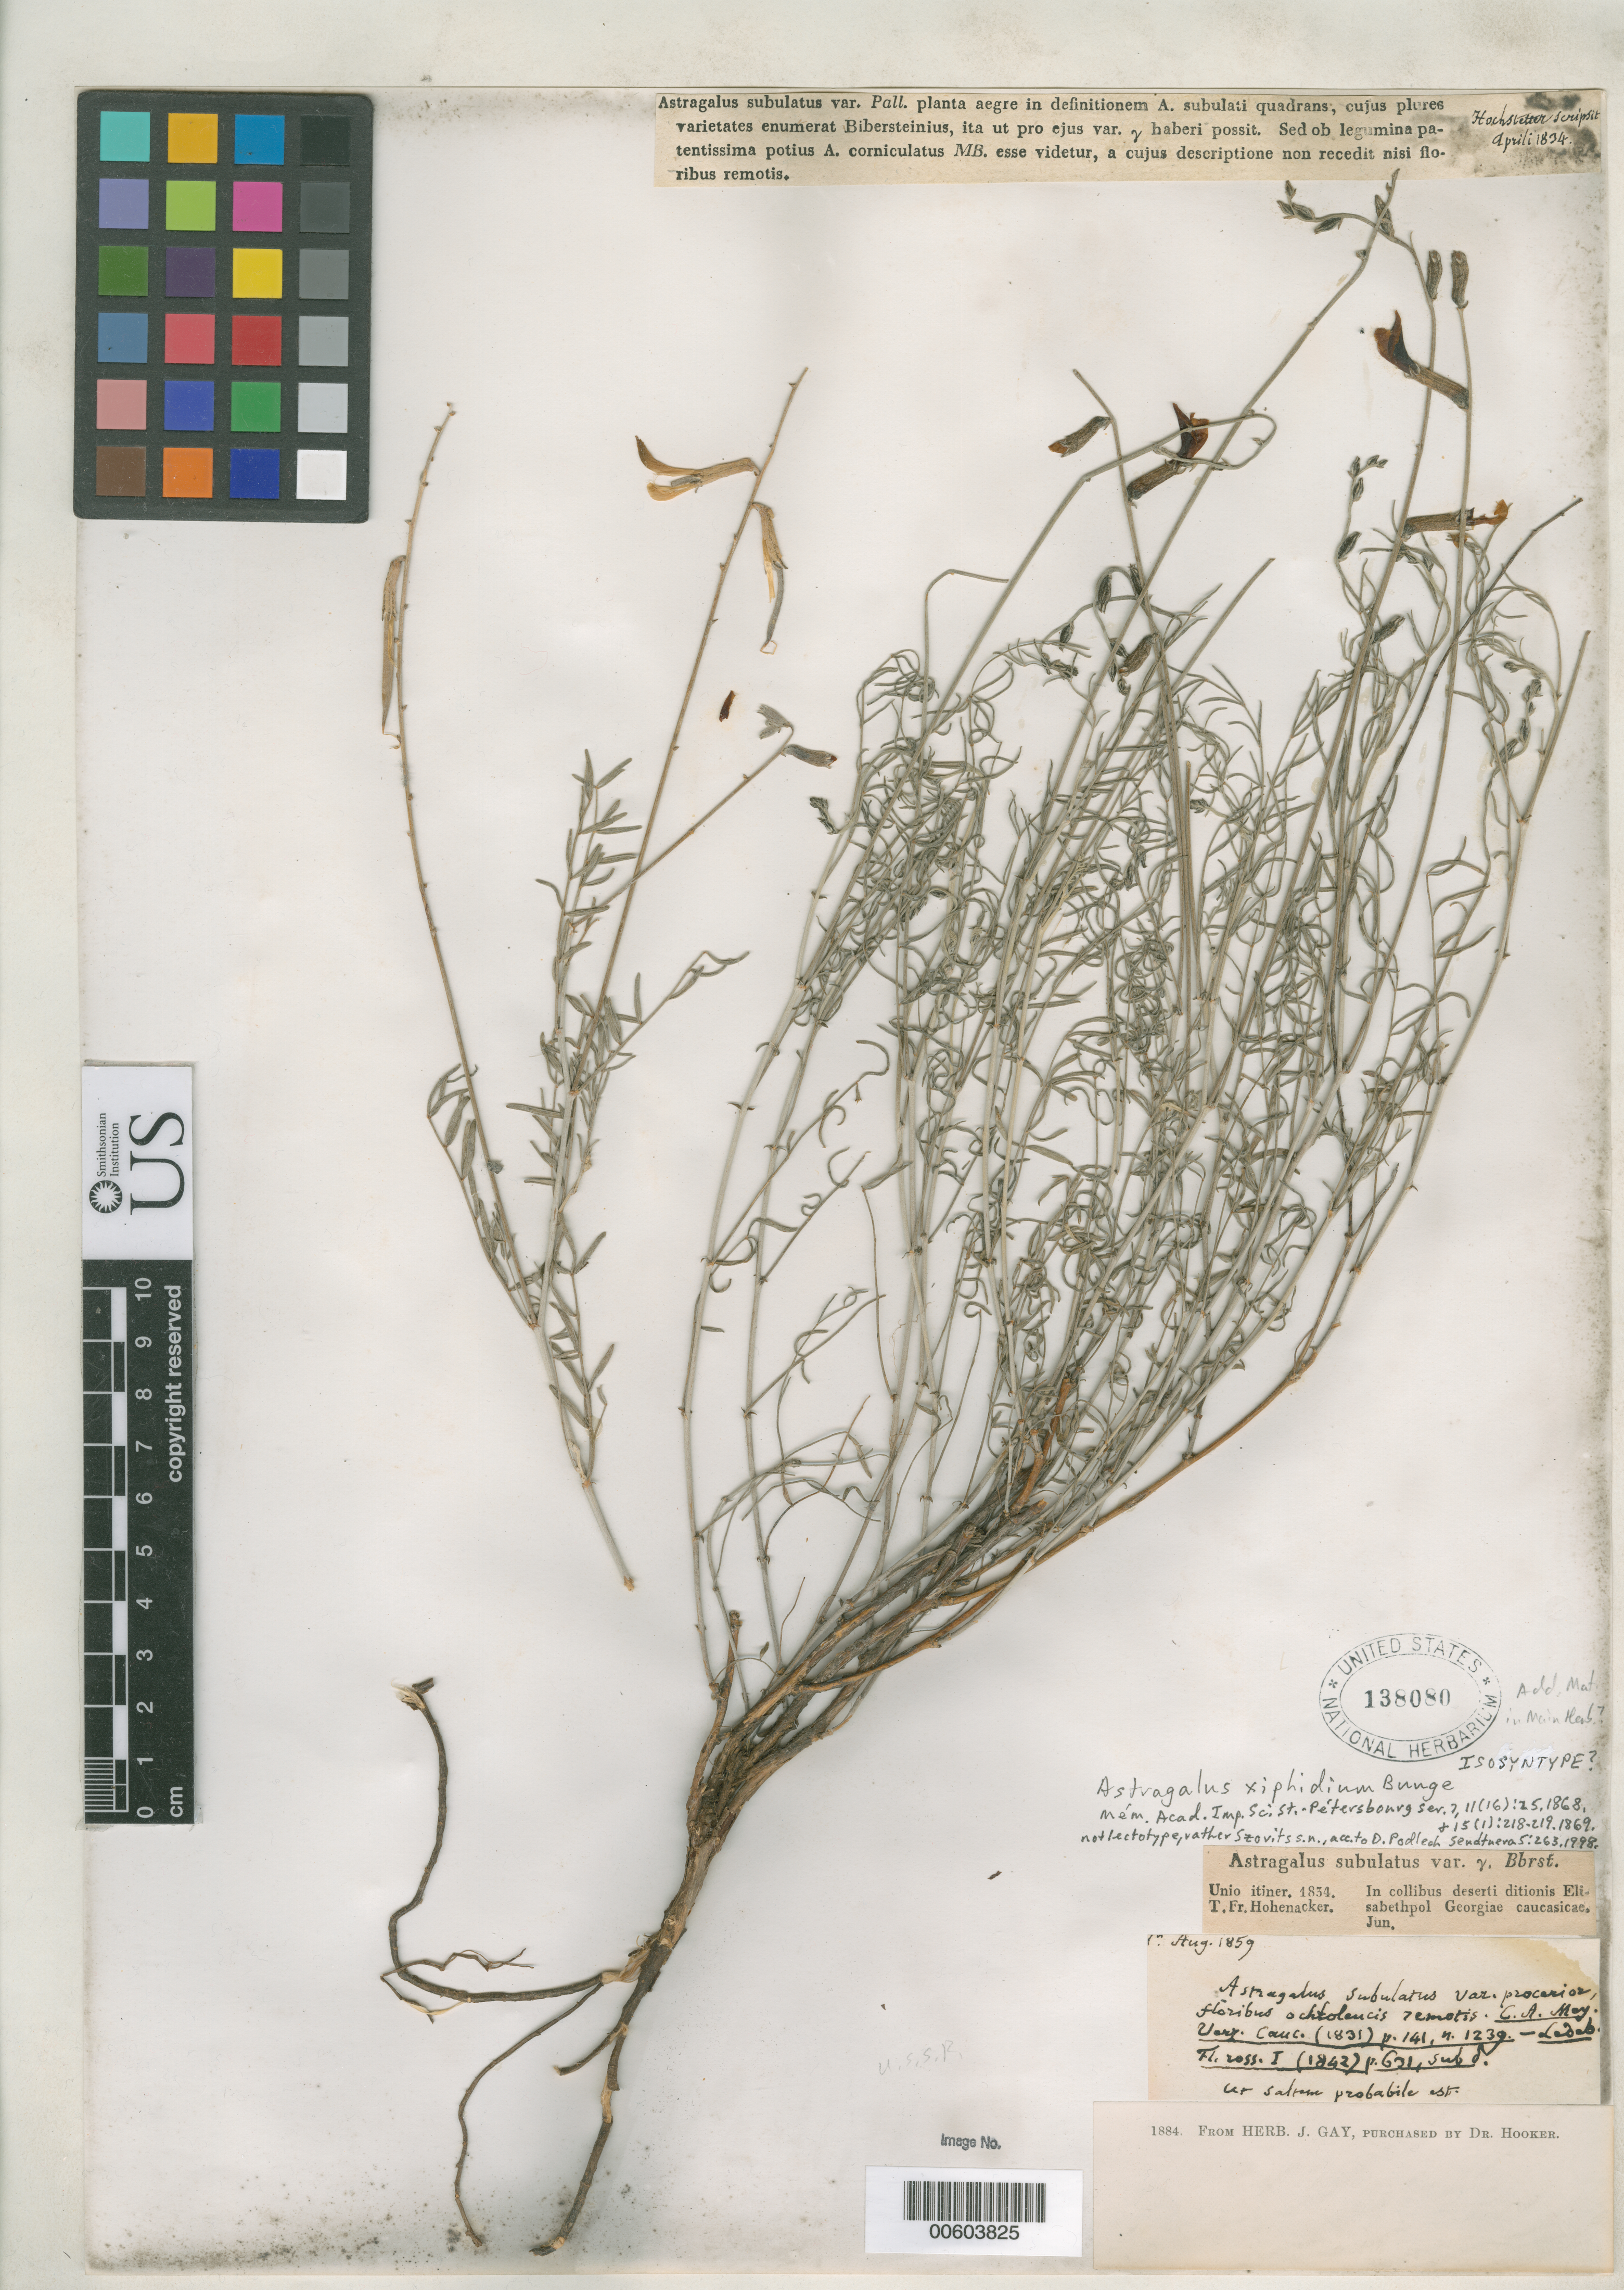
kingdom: Plantae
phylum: Tracheophyta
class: Magnoliopsida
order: Fabales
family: Fabaceae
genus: Astragalus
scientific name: Astragalus xiphidium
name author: Bunge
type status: Possible Isosyntype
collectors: R. F. Hohenacker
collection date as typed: Jun 1834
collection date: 1834-06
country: Georgia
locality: on the hillside of desert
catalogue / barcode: US 138080